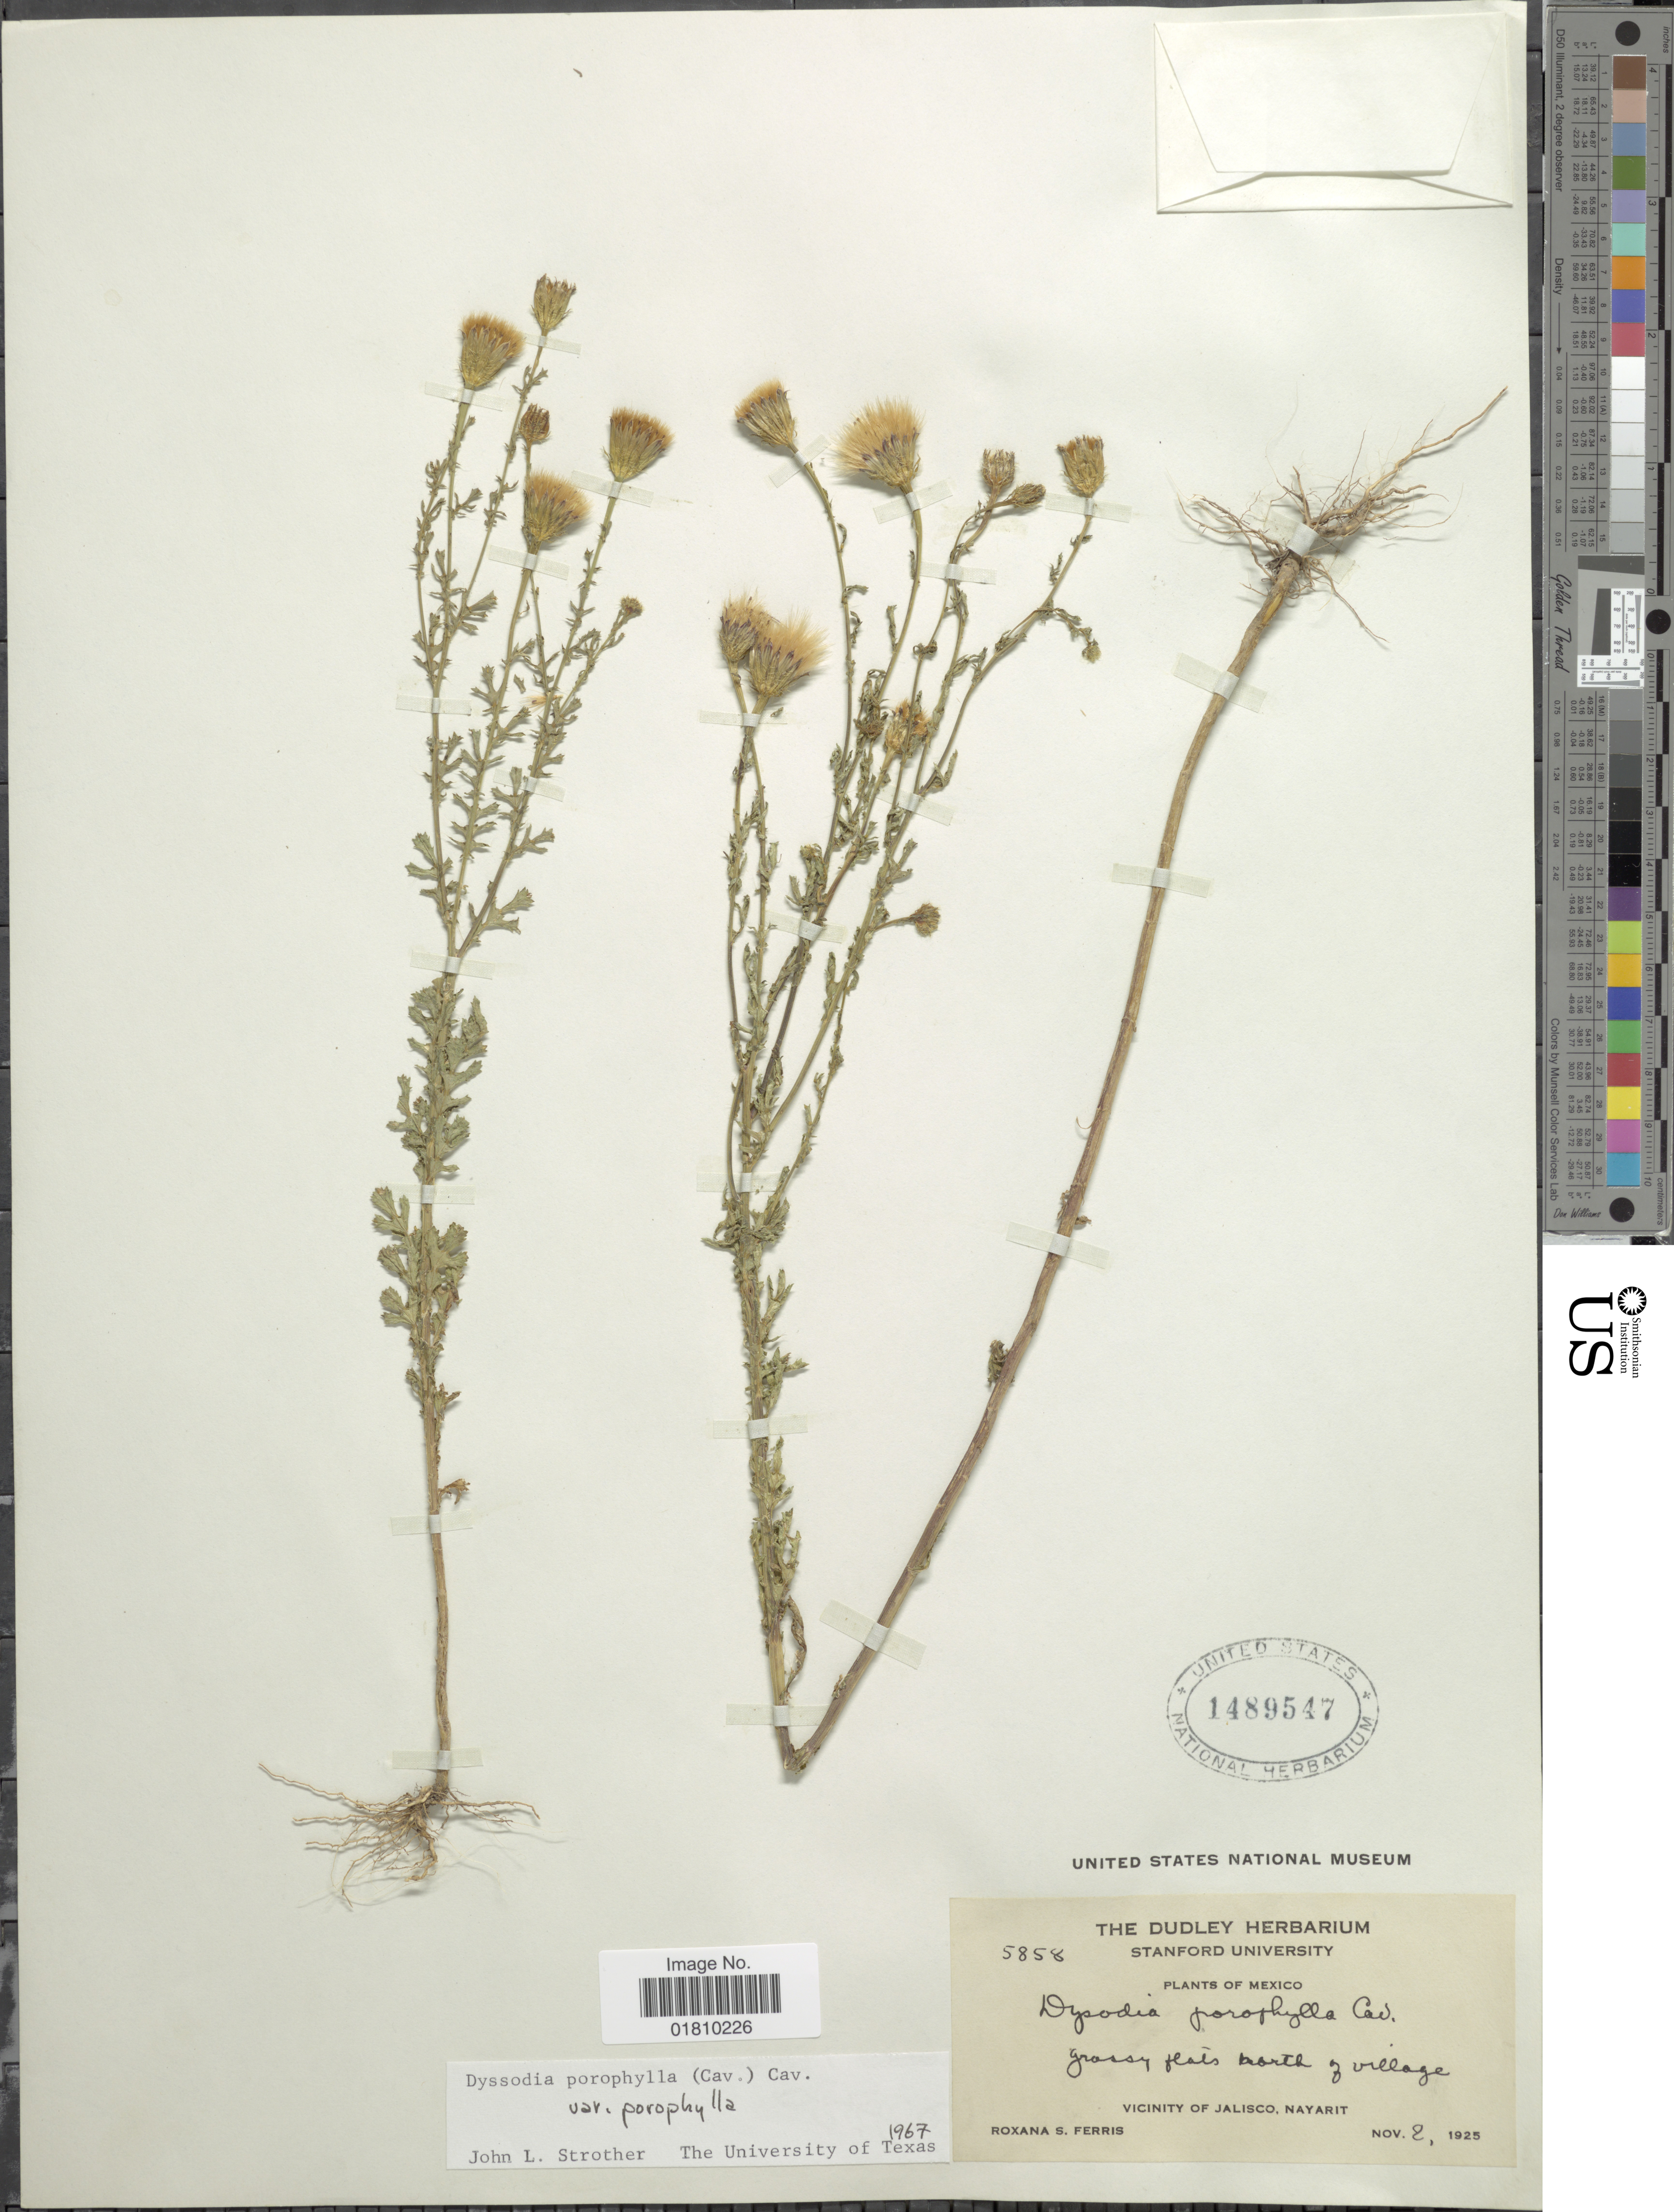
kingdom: Plantae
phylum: Tracheophyta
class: Magnoliopsida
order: Asterales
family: Asteraceae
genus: Adenophyllum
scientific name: Adenophyllum porophyllum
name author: (Cav.) Hemsl.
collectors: R. S. Ferris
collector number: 5858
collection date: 1925-11-02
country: Mexico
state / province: Nayarit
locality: Grassy flats north of village, Vicinity of Jalisco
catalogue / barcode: US 1489547